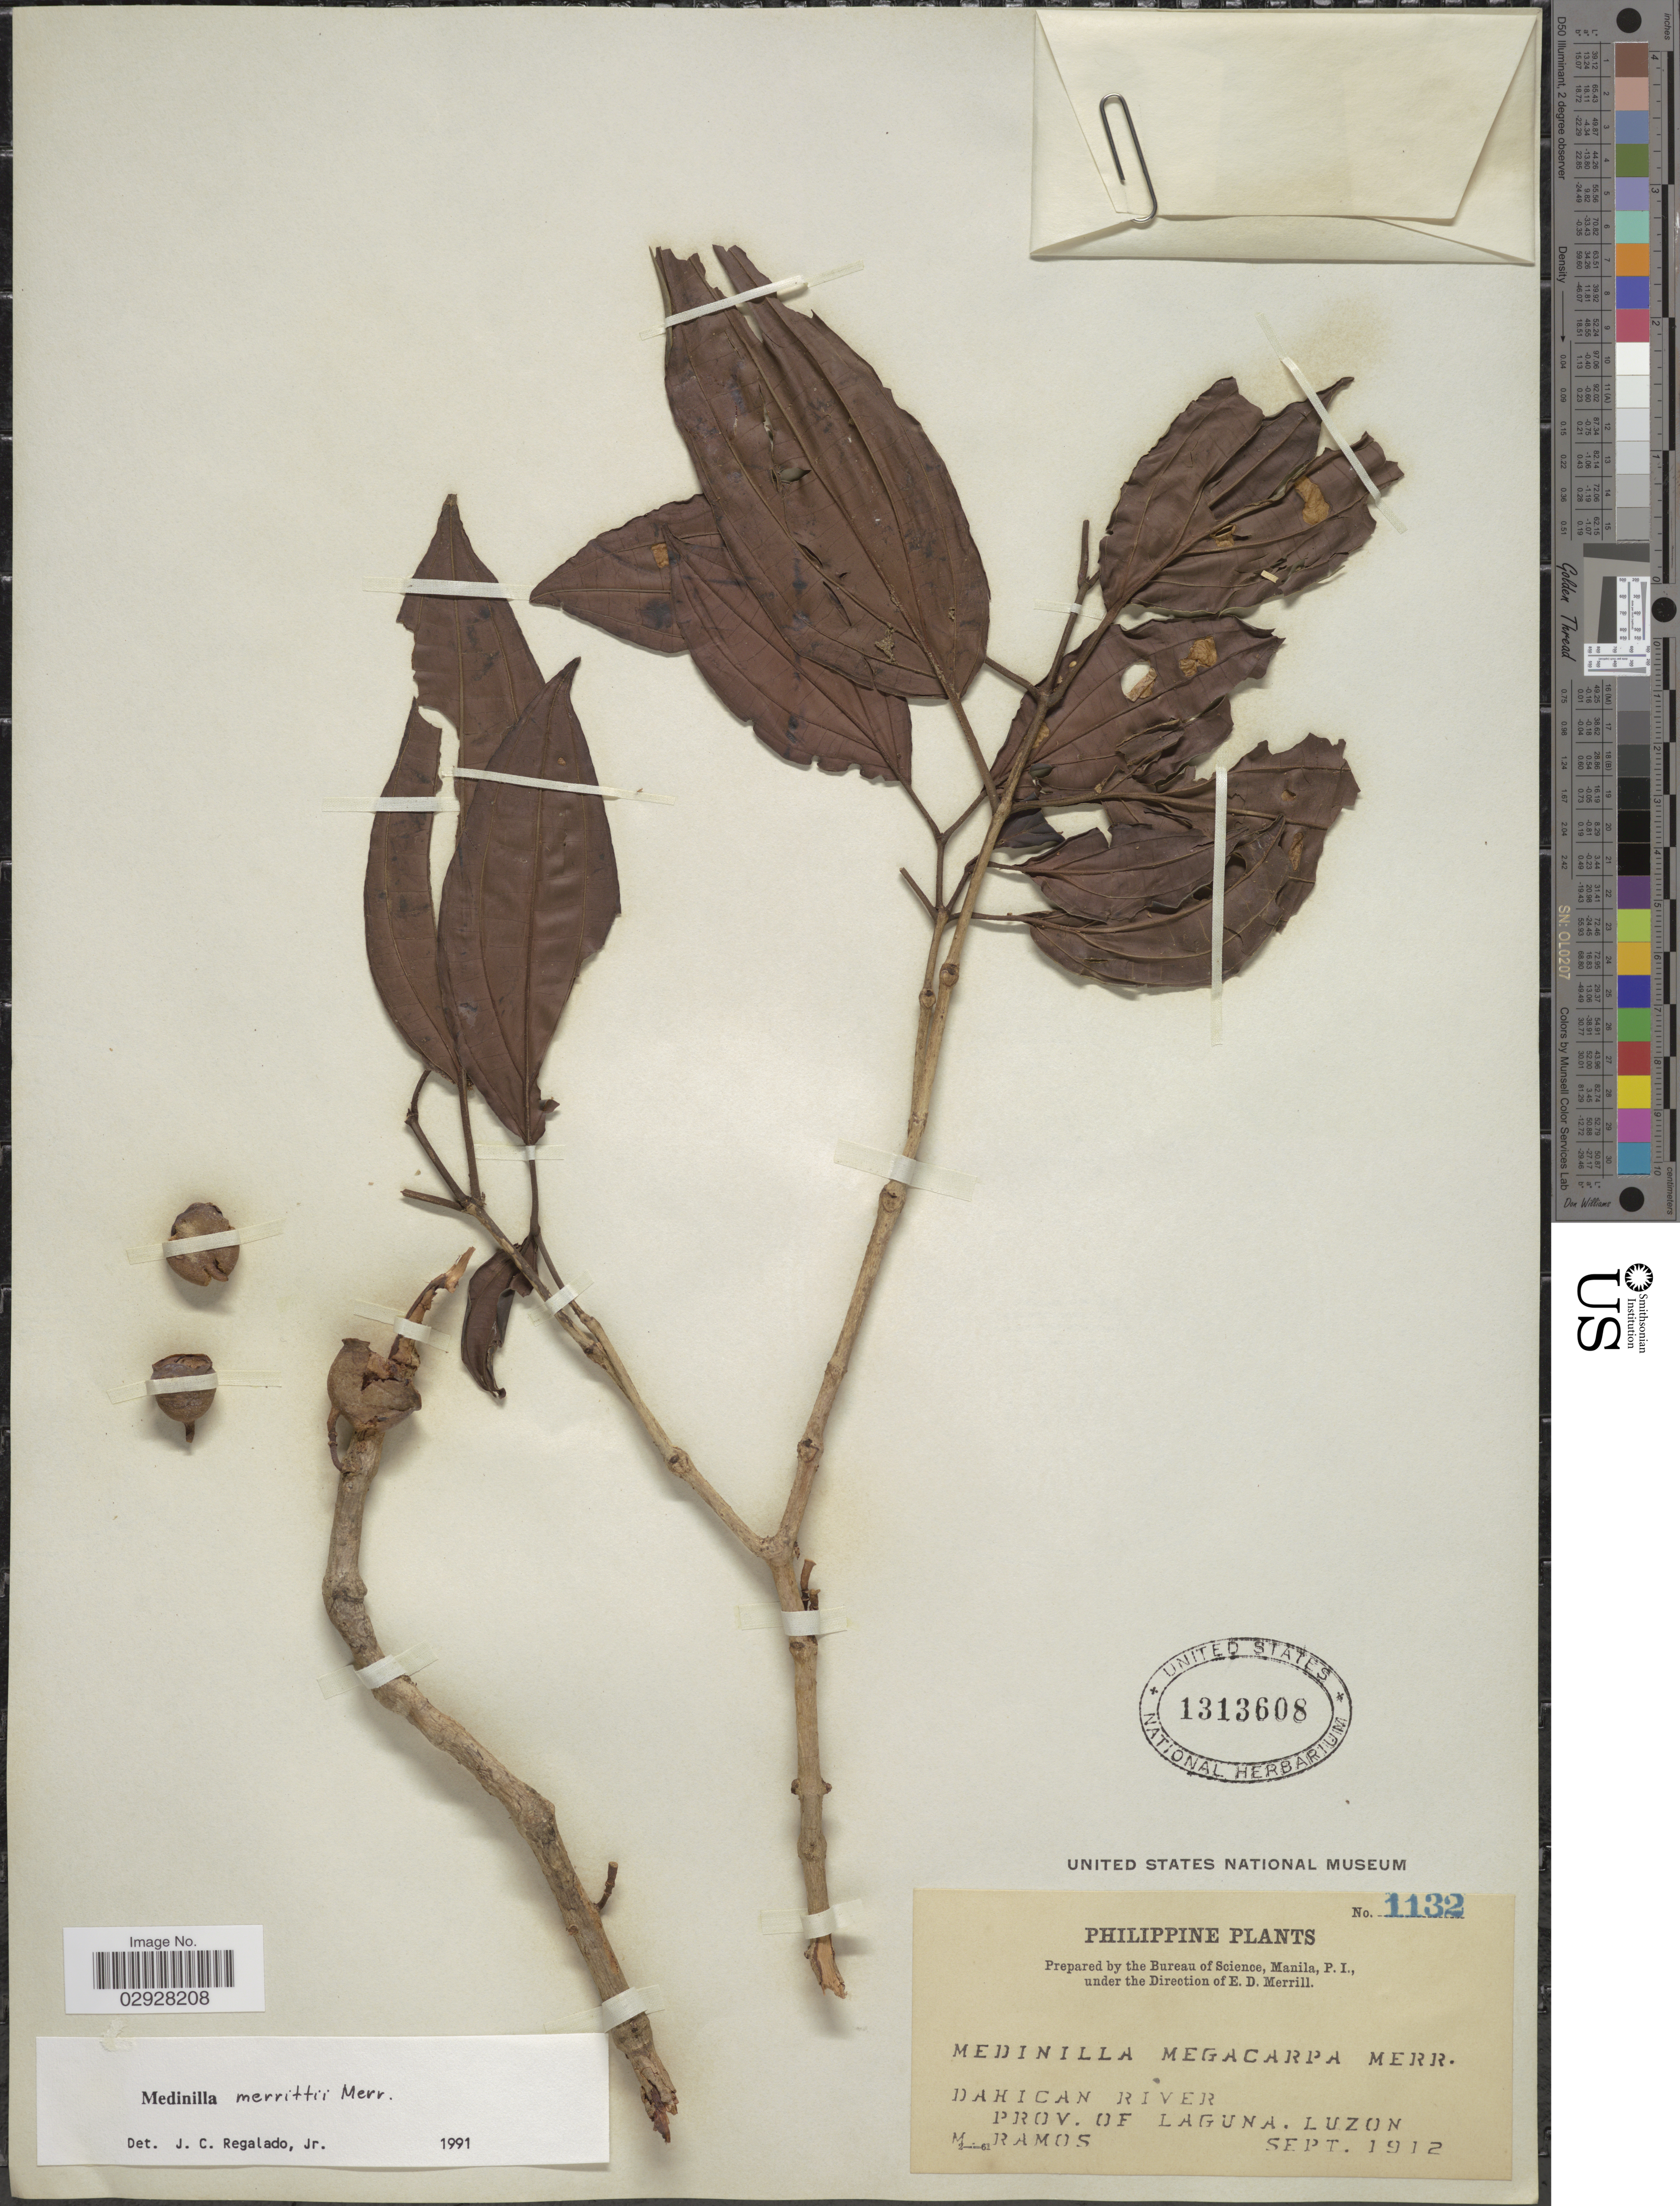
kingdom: Plantae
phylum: Tracheophyta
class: Magnoliopsida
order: Myrtales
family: Melastomataceae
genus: Medinilla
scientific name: Medinilla merrittii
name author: Merr.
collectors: M. Ramos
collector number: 1132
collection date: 1912-09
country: Philippines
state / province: Calabarzon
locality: Dahican River, Prov. of Laguna, Luzon.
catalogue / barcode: US 1313608